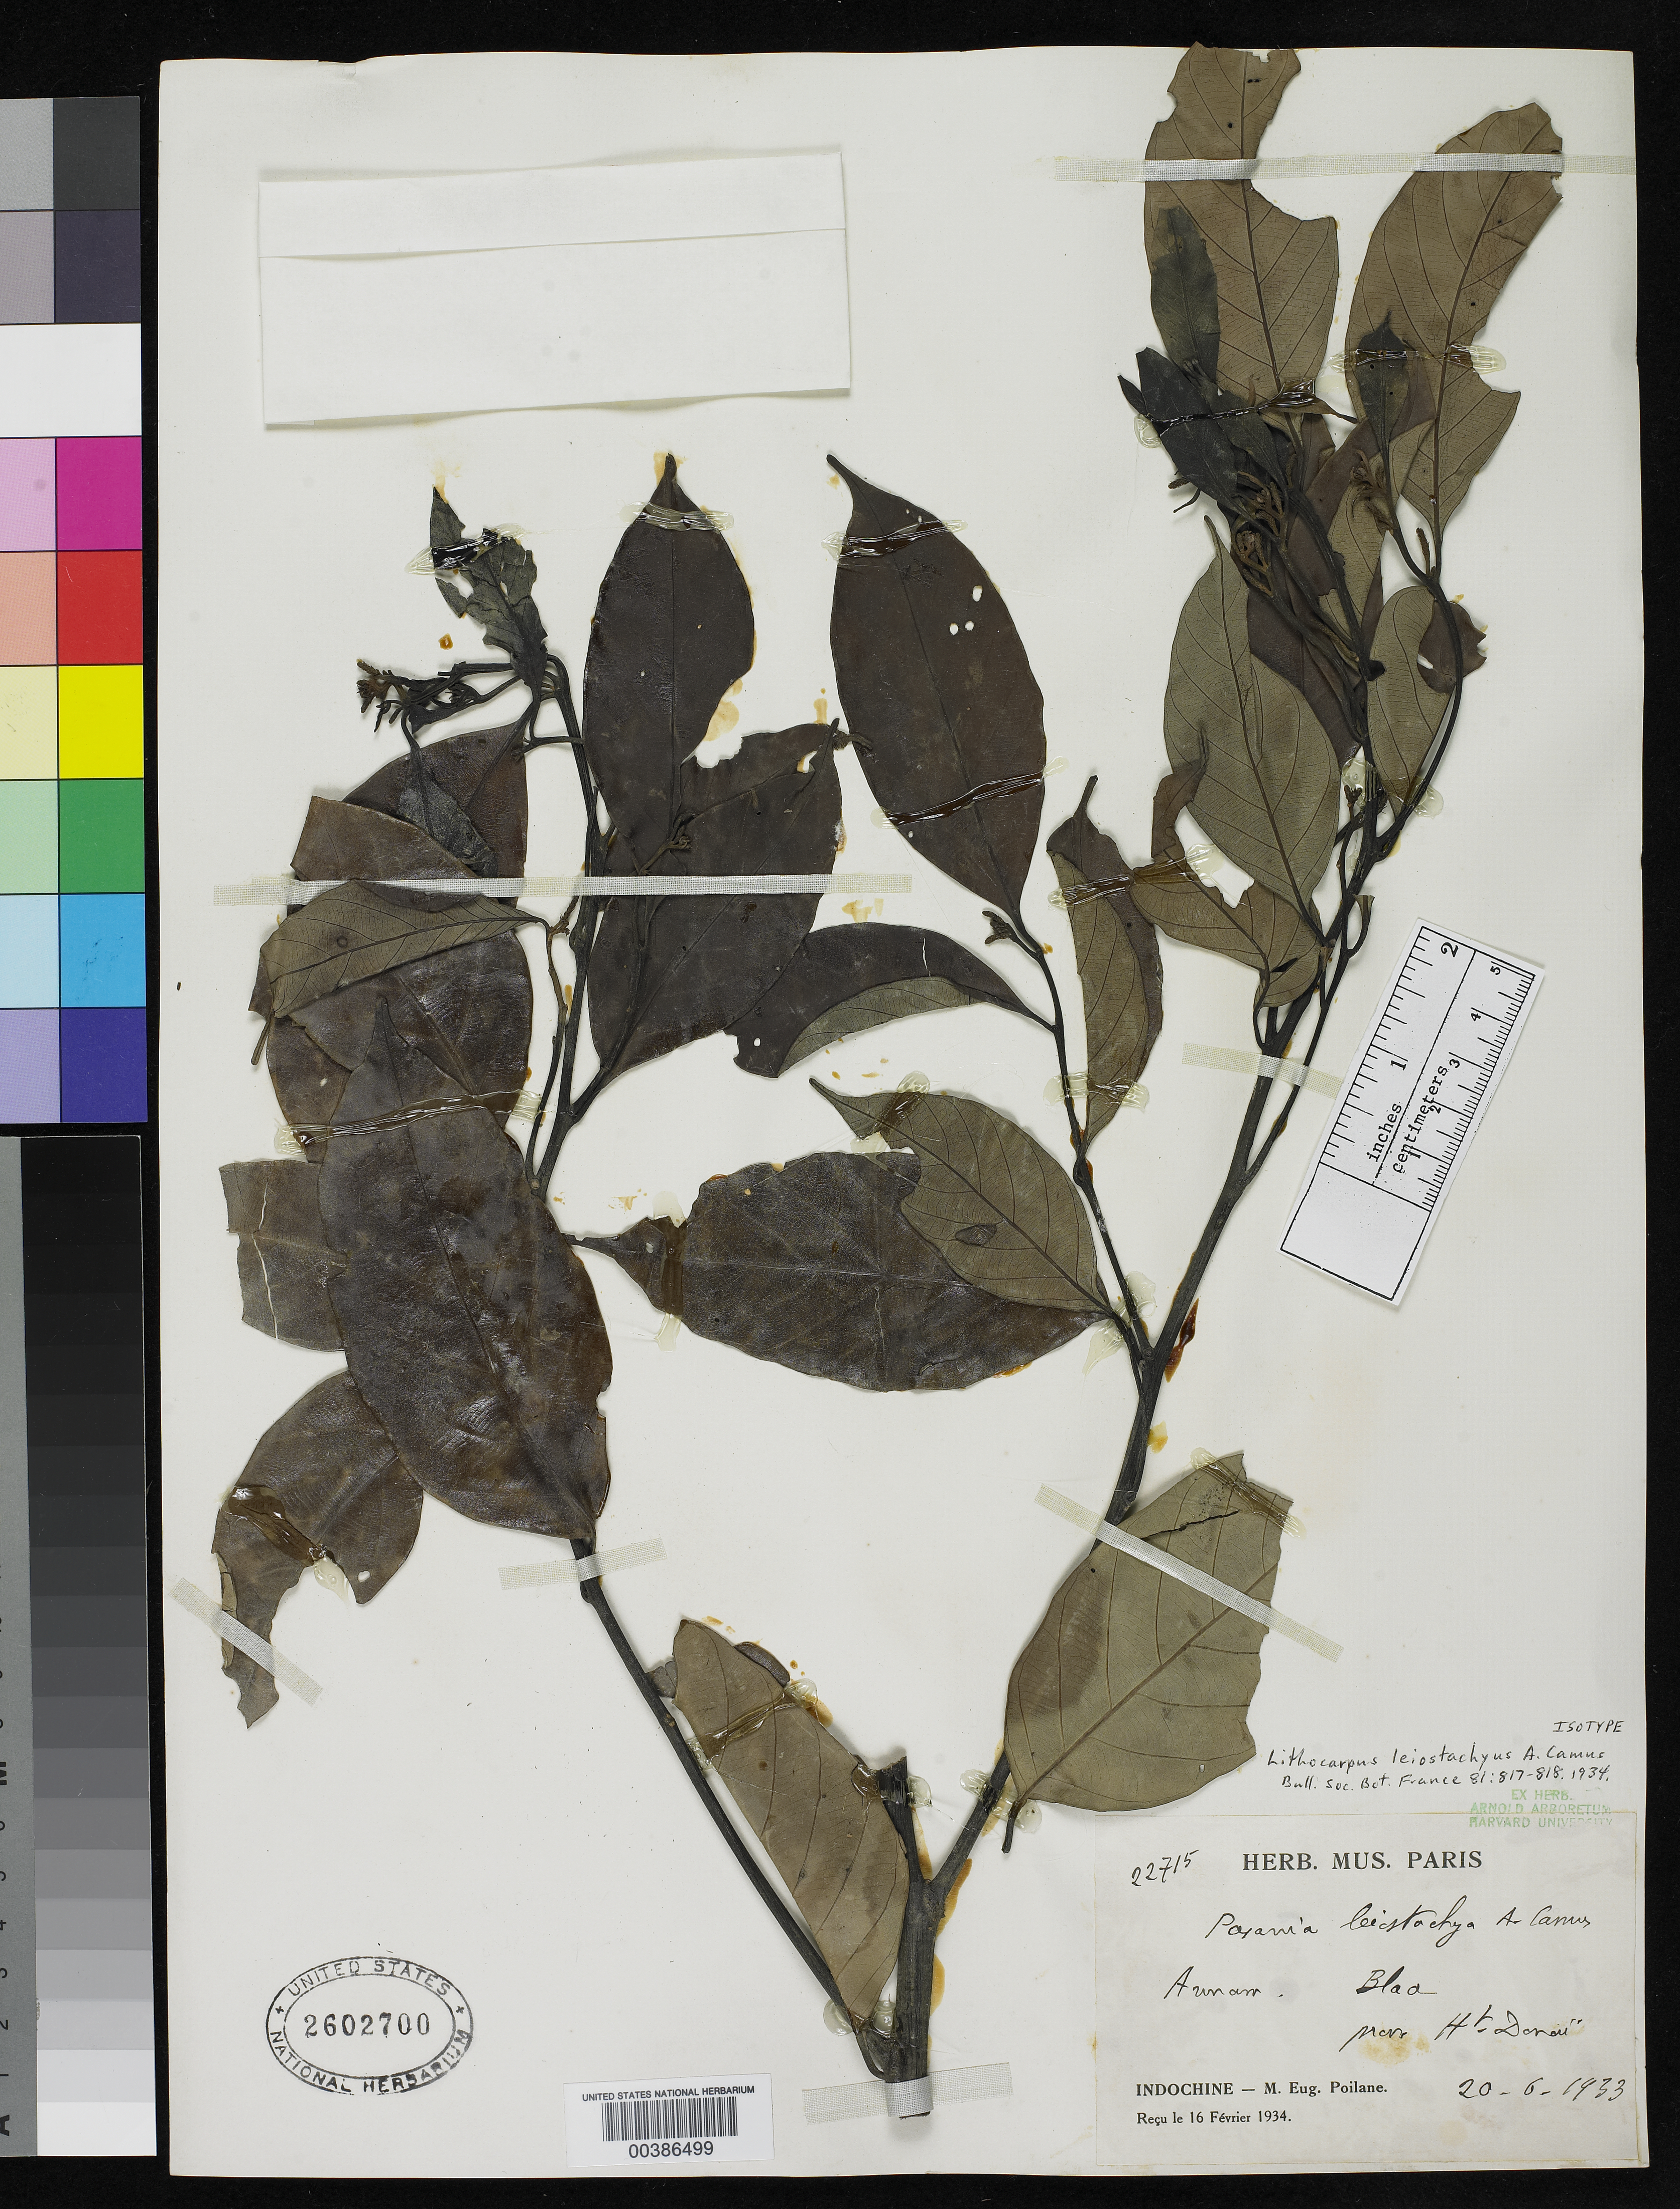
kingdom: Plantae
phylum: Tracheophyta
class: Magnoliopsida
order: Fagales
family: Fagaceae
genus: Lithocarpus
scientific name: Lithocarpus leiostachyus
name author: A. Camus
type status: Isotype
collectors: E. Poilane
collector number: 22715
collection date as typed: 20 Jun 1933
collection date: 1933-06-20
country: Vietnam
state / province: Haut-Donnai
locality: Blaa, pr. H. Donaii.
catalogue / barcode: US 2602700